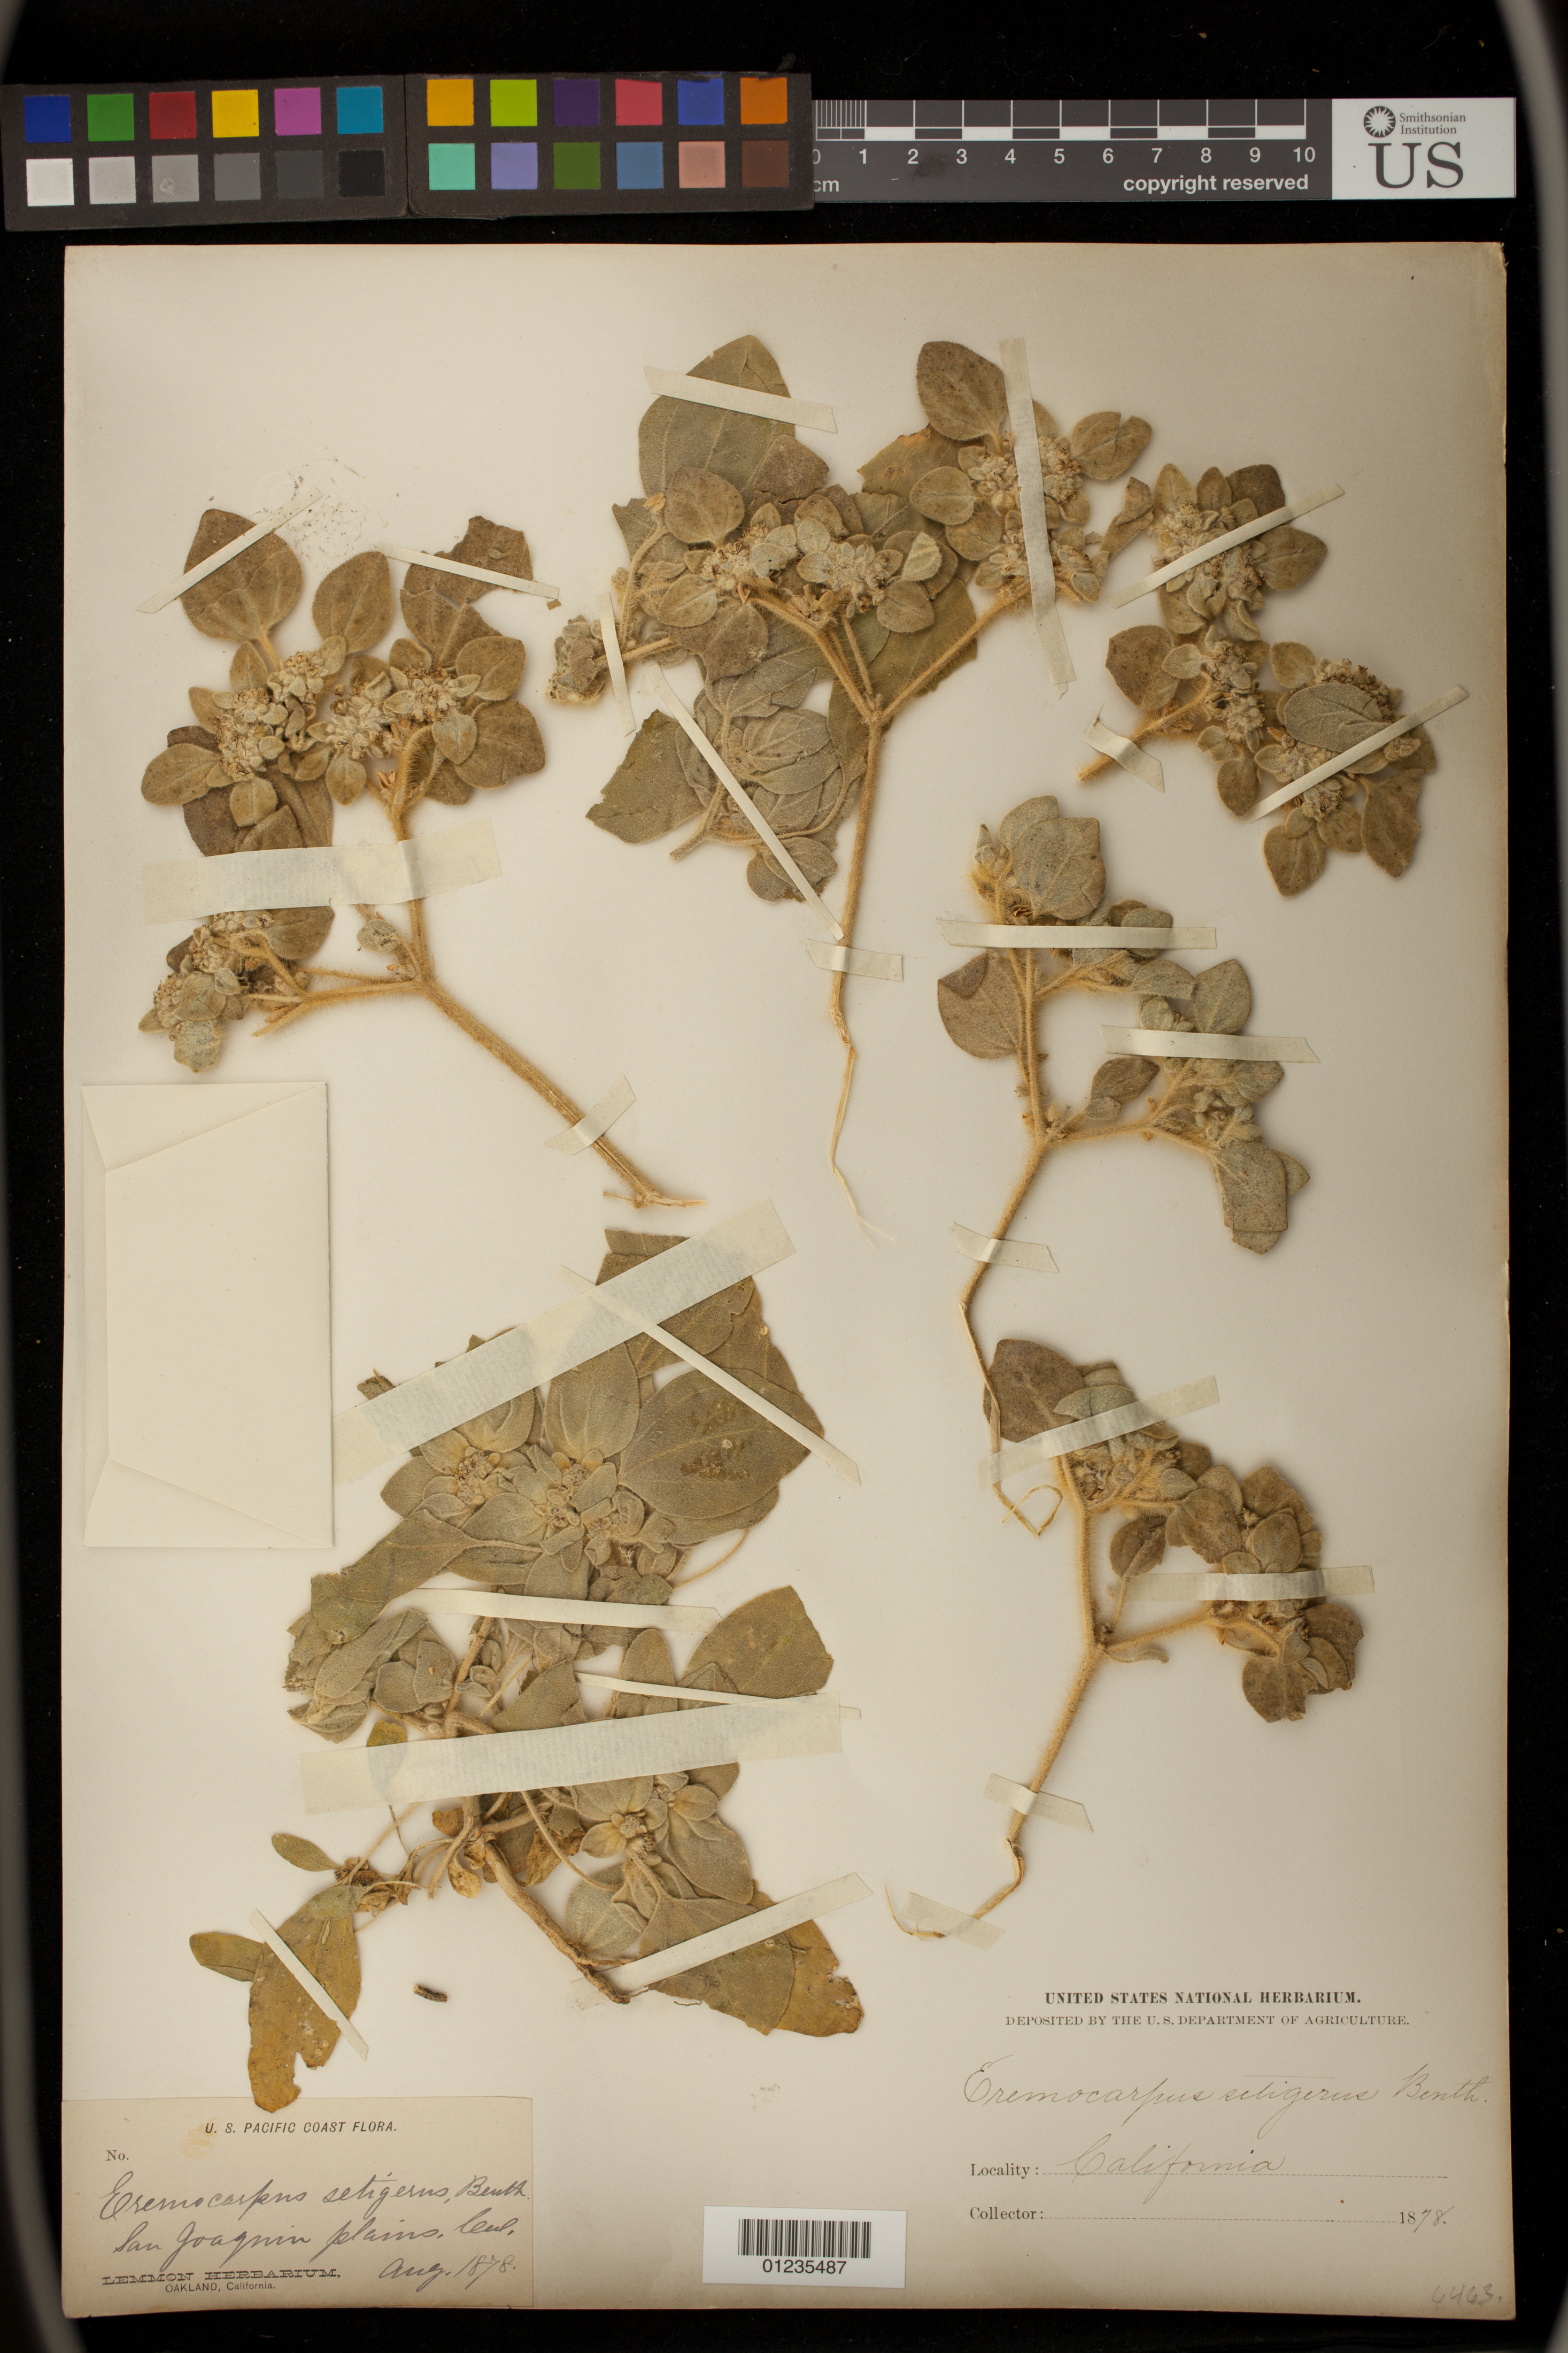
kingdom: Plantae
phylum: Tracheophyta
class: Magnoliopsida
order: Malpighiales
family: Euphorbiaceae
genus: Eremocarpus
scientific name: Eremocarpus setigerus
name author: (Hook.) Benth.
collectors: -- Lemmon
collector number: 6463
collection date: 1878-08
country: United States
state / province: California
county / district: San Joaquin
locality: San Joaquin plains